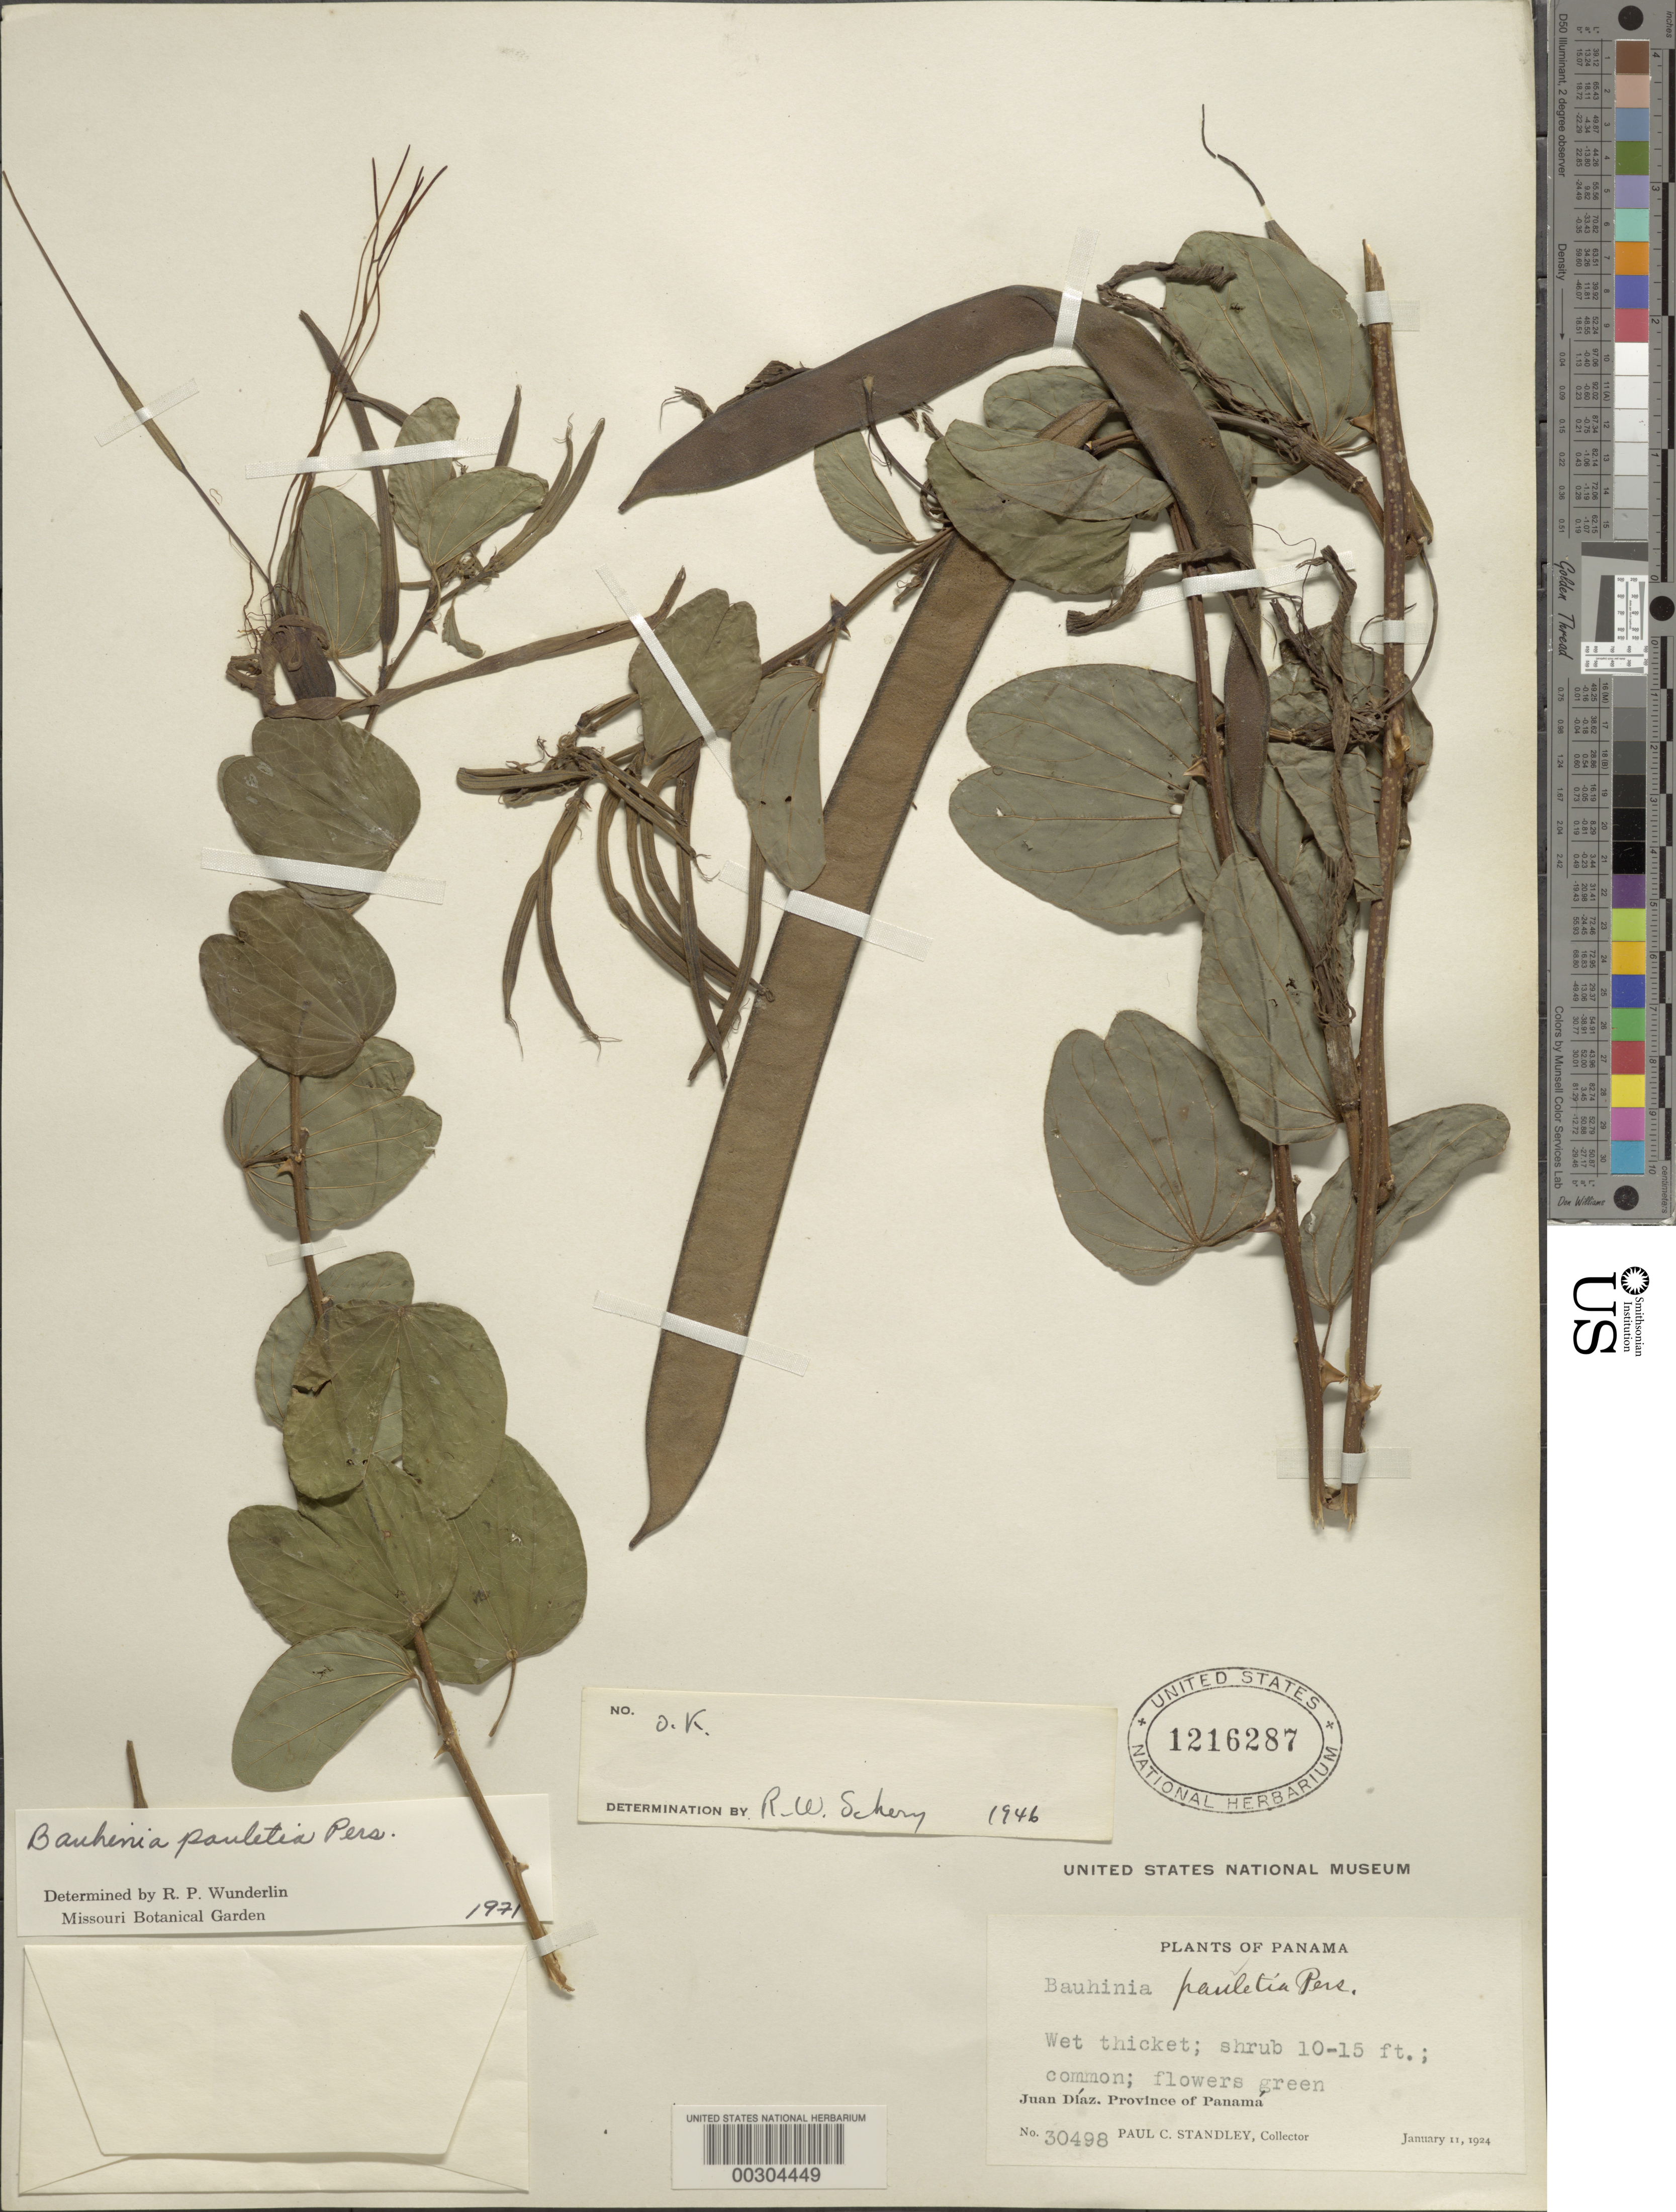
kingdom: Plantae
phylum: Tracheophyta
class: Magnoliopsida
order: Fabales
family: Fabaceae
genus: Bauhinia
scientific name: Bauhinia pauletia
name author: Pers.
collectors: P. C. Standley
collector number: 30498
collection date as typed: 11 Jan 1924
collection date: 1924-01-11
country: Panama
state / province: Panamá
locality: Juan Diaz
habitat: Wet thicket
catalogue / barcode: US 1216287